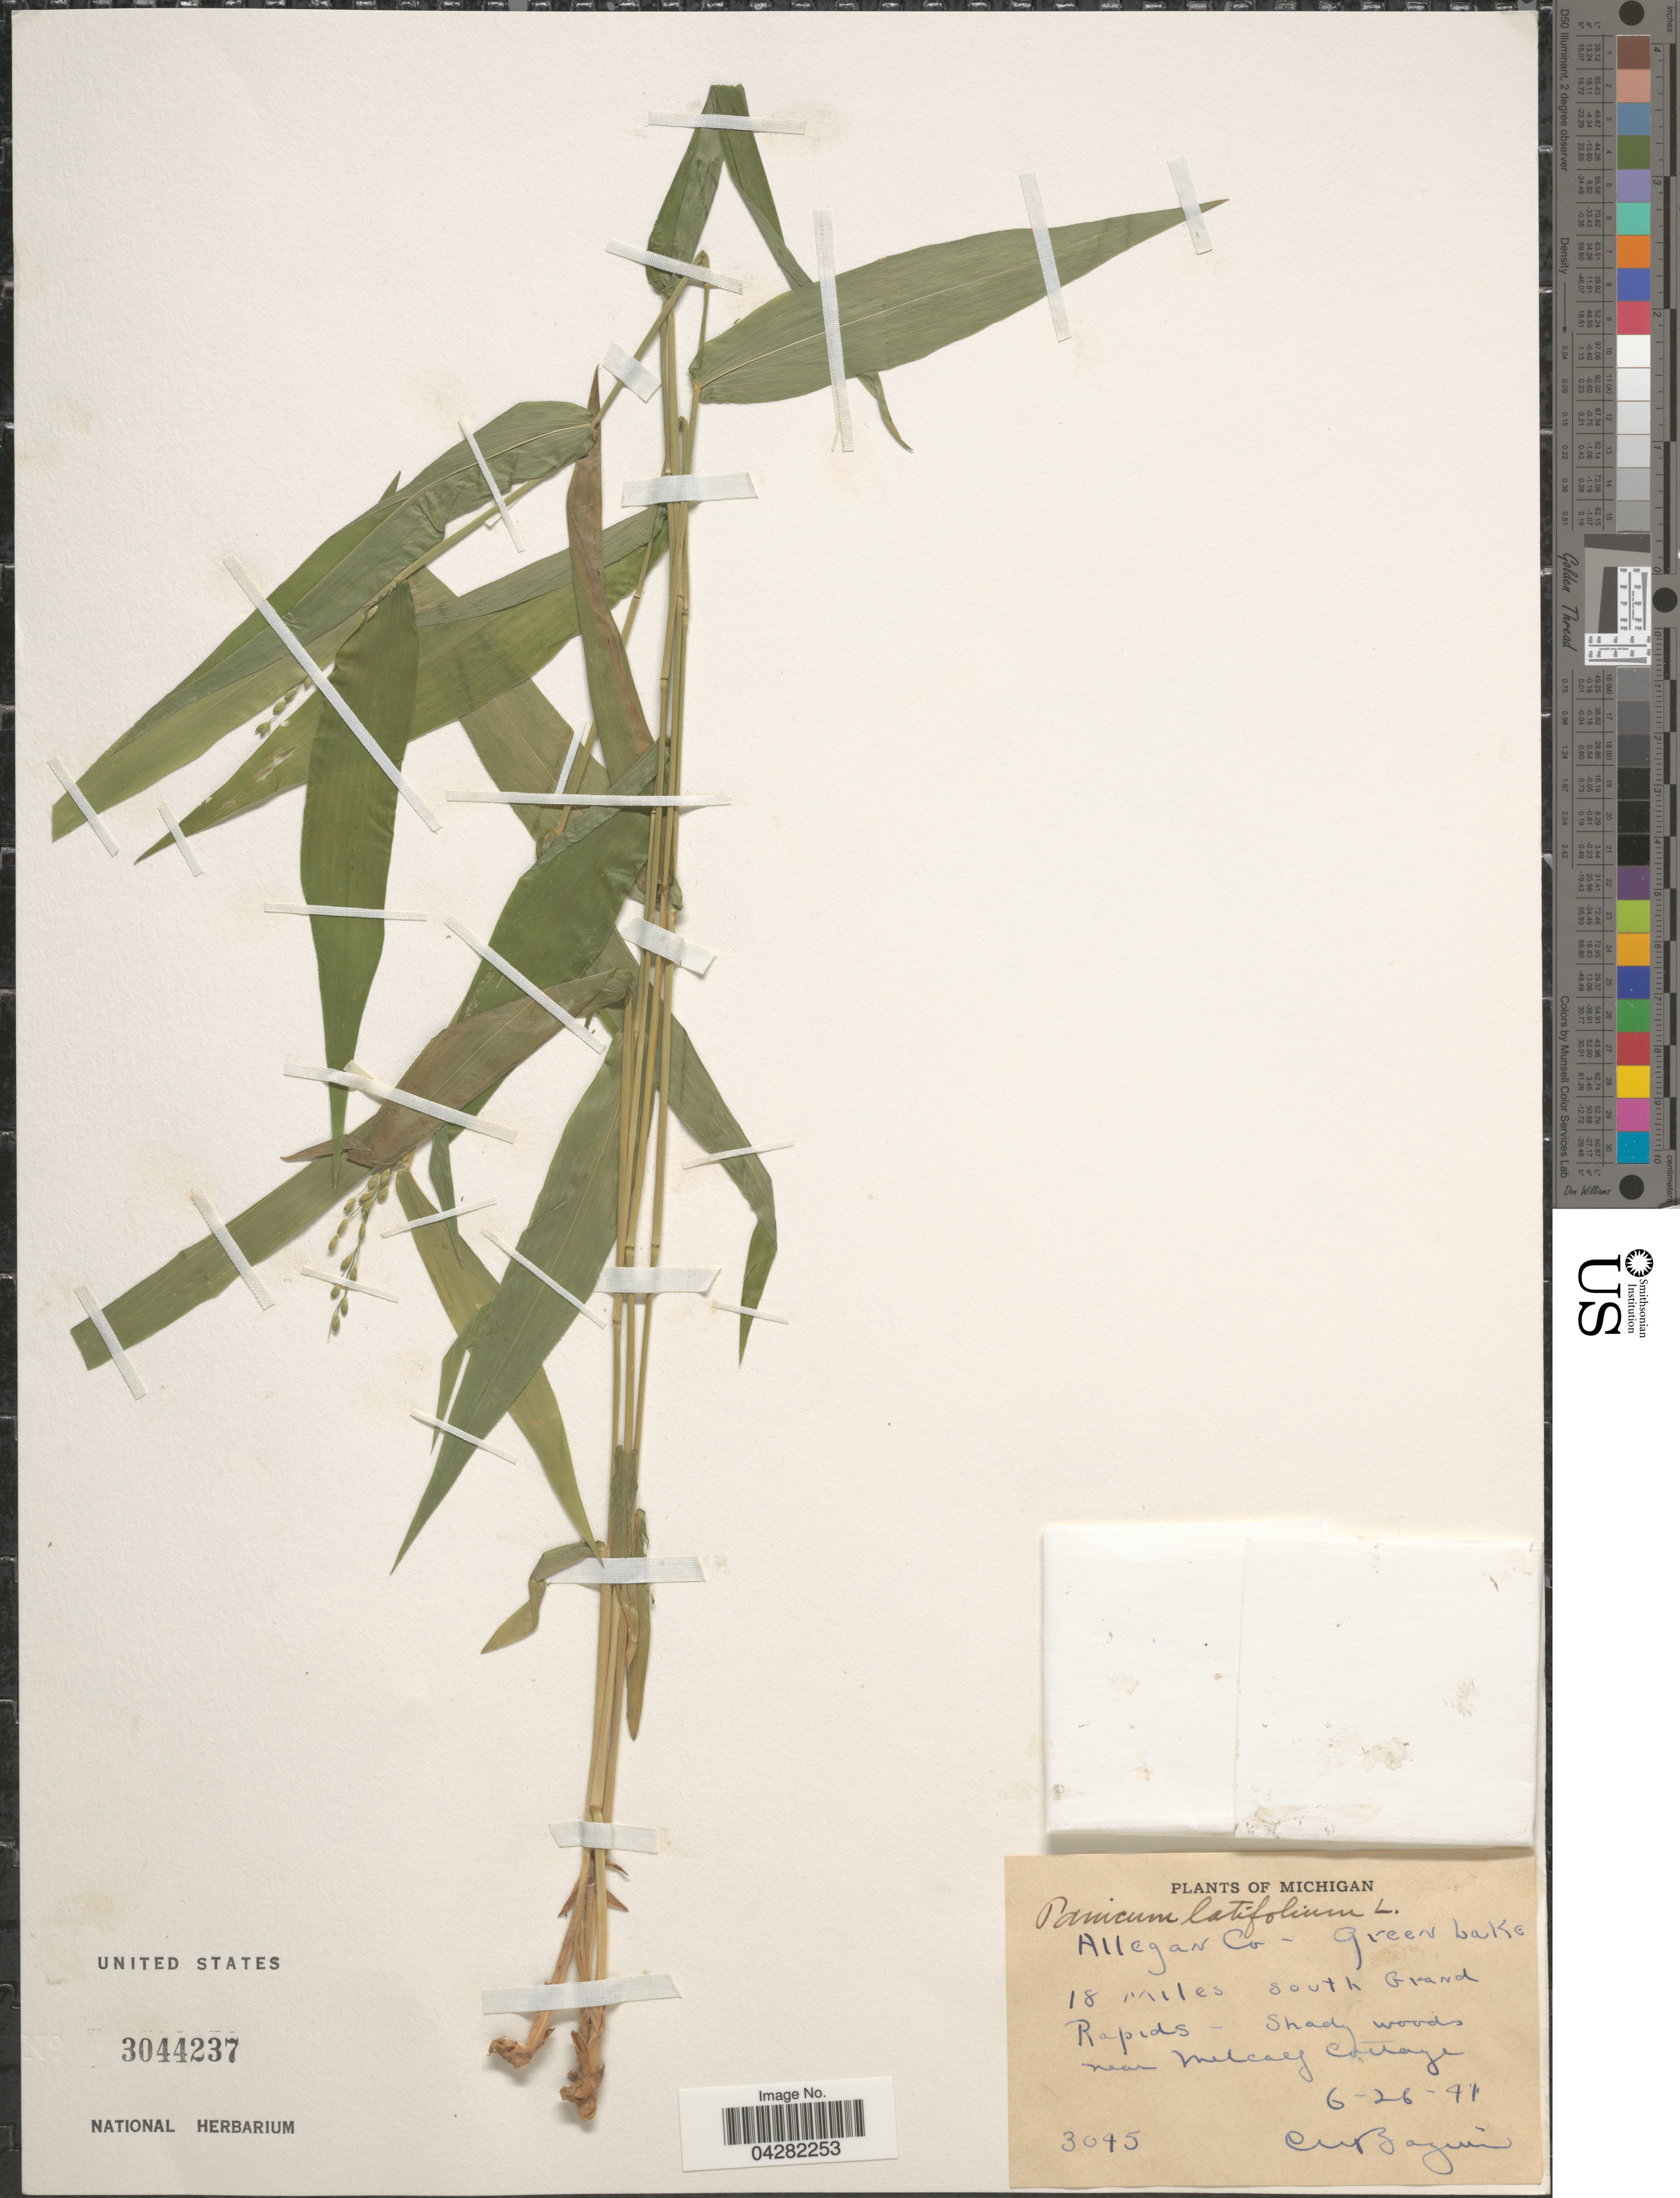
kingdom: Plantae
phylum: Tracheophyta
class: Liliopsida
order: Poales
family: Poaceae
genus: Dichanthelium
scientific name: Dichanthelium laxiflorum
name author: (Lam.) Gould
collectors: C. Bazuin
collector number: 3045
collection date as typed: Transcribed d/m/y: 26/6/47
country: United States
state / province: Michigan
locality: Allegan Co- Green Lake. 18 miles south Grand Rapids- Shady woods near Metcalf Cottage.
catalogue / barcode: US 3044237